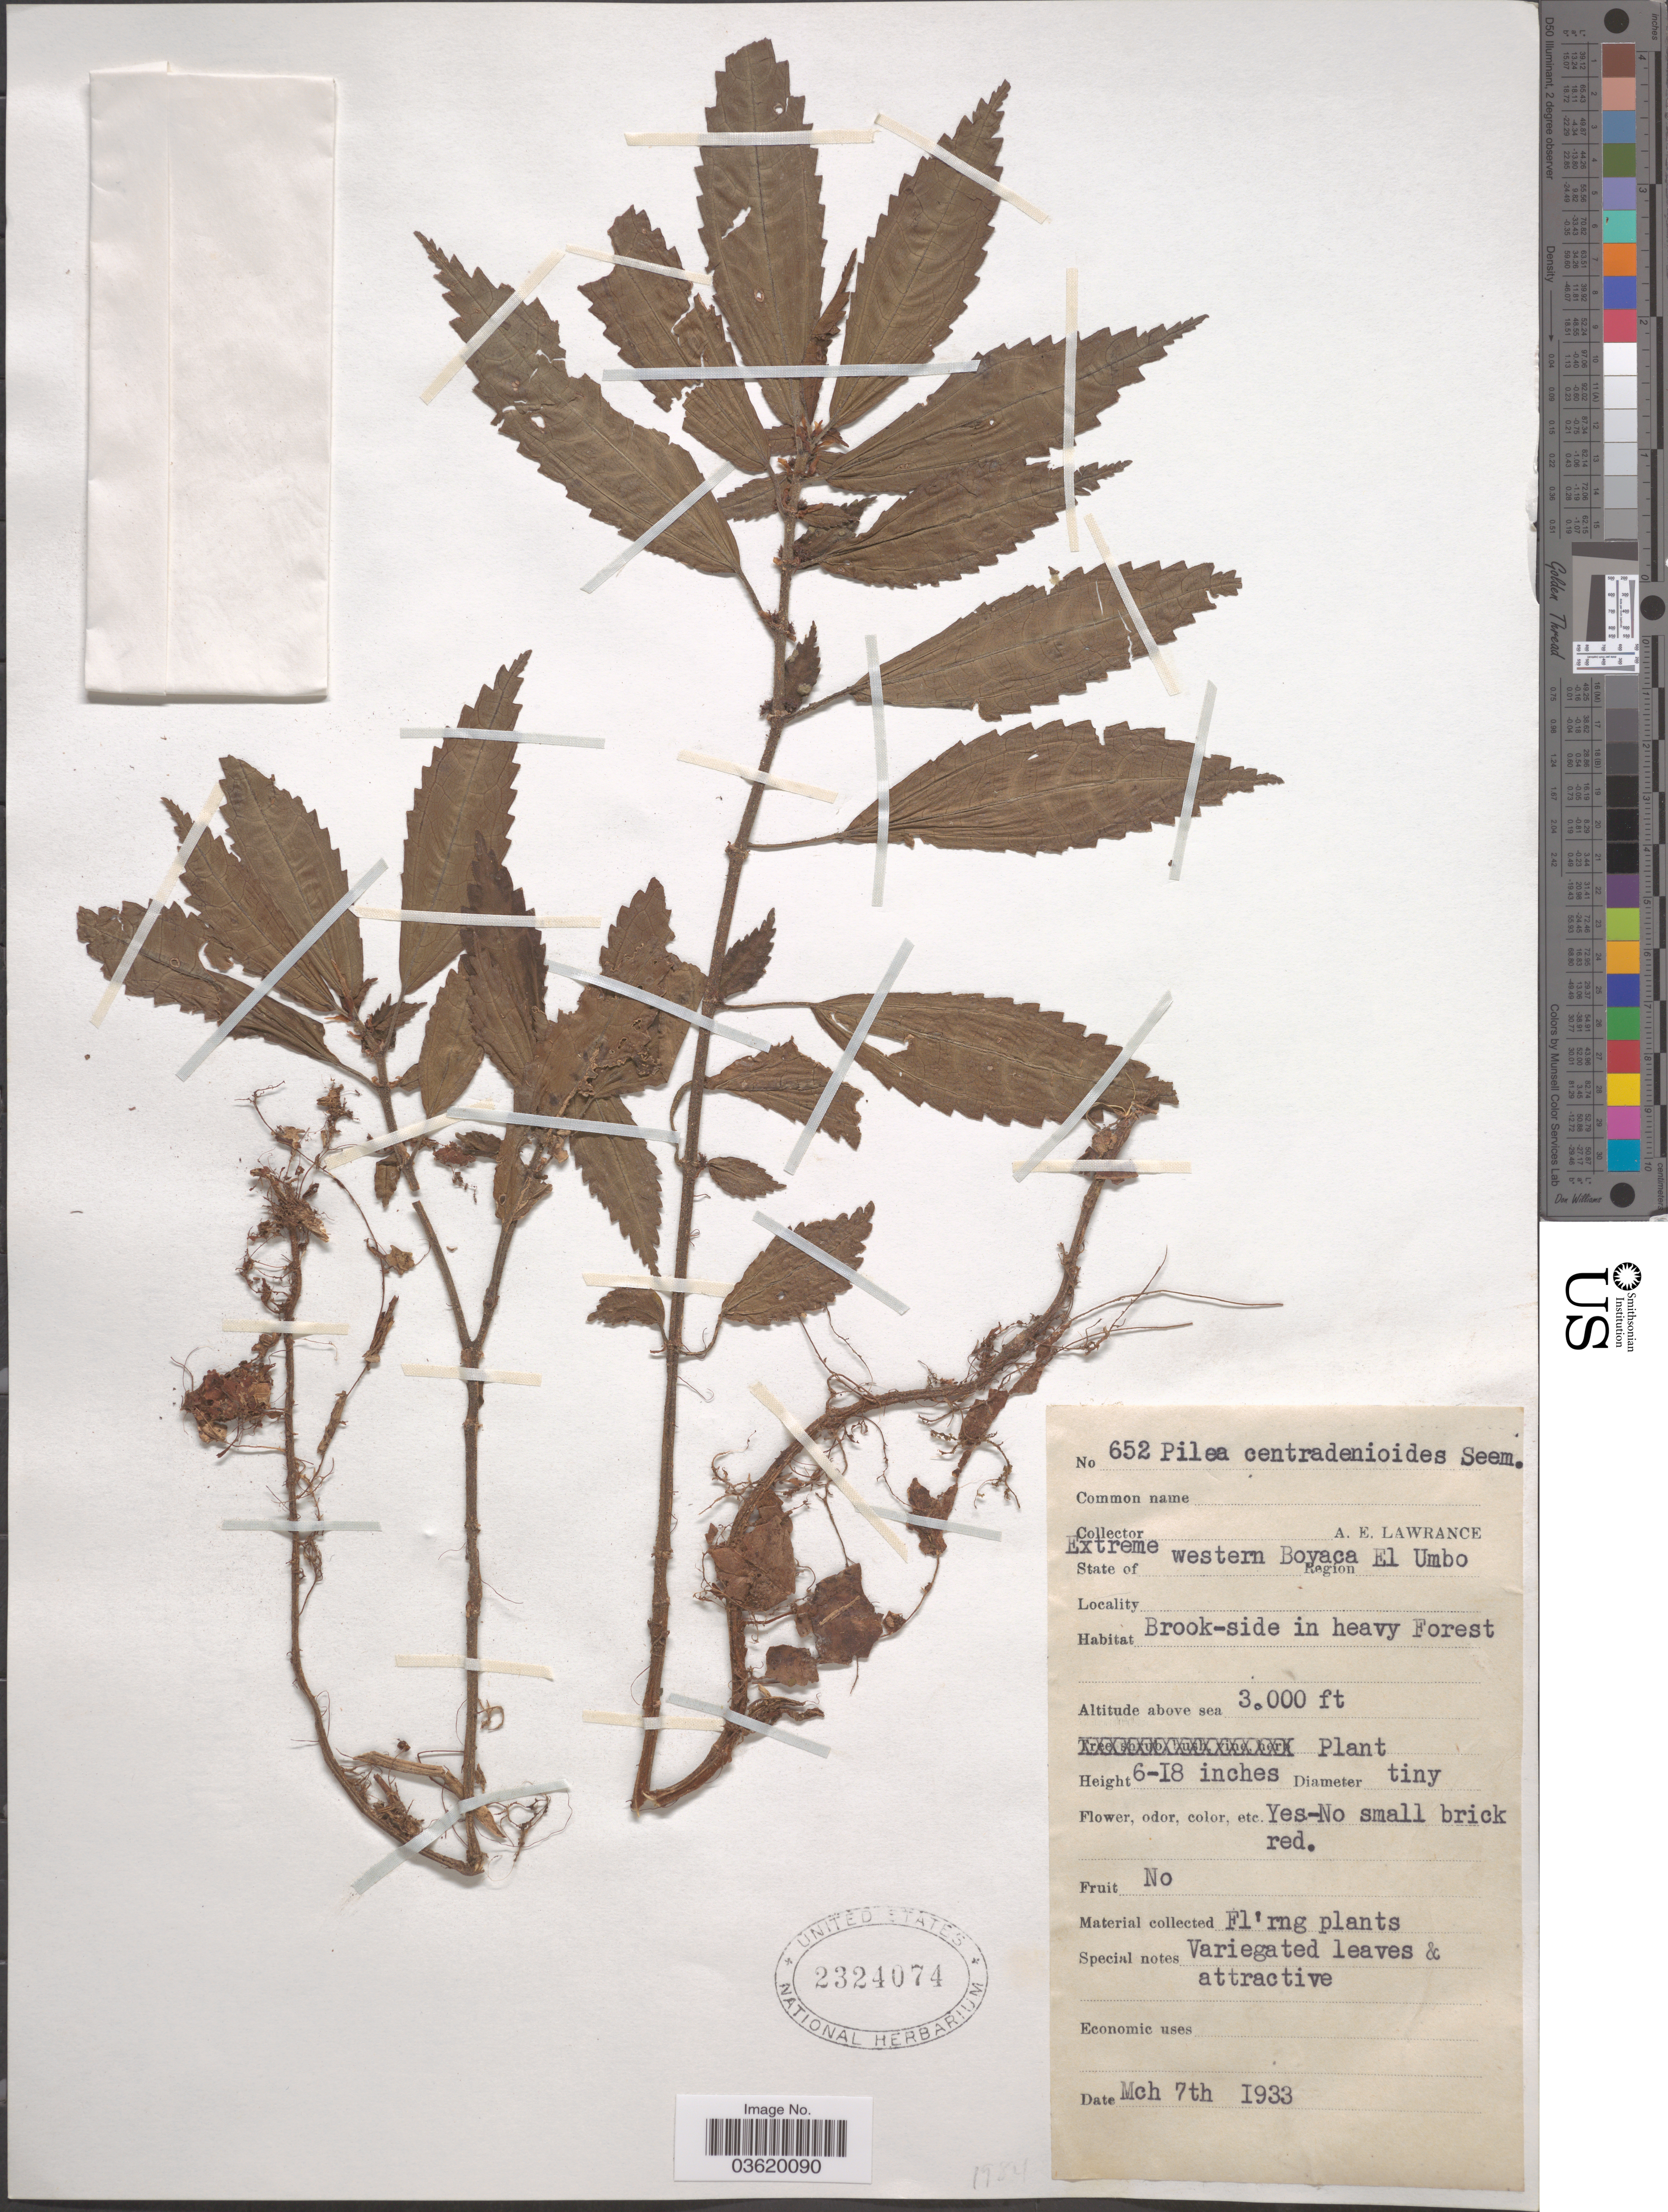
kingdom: Plantae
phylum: Tracheophyta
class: Magnoliopsida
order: Rosales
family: Urticaceae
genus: Pilea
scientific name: Pilea centradenioides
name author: Seem.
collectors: A. Lawrance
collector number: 652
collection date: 1933-03-07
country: Colombia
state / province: Boyacá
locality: Extreme western Boyaca. Region El Umbo.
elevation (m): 914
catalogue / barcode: US 2324074